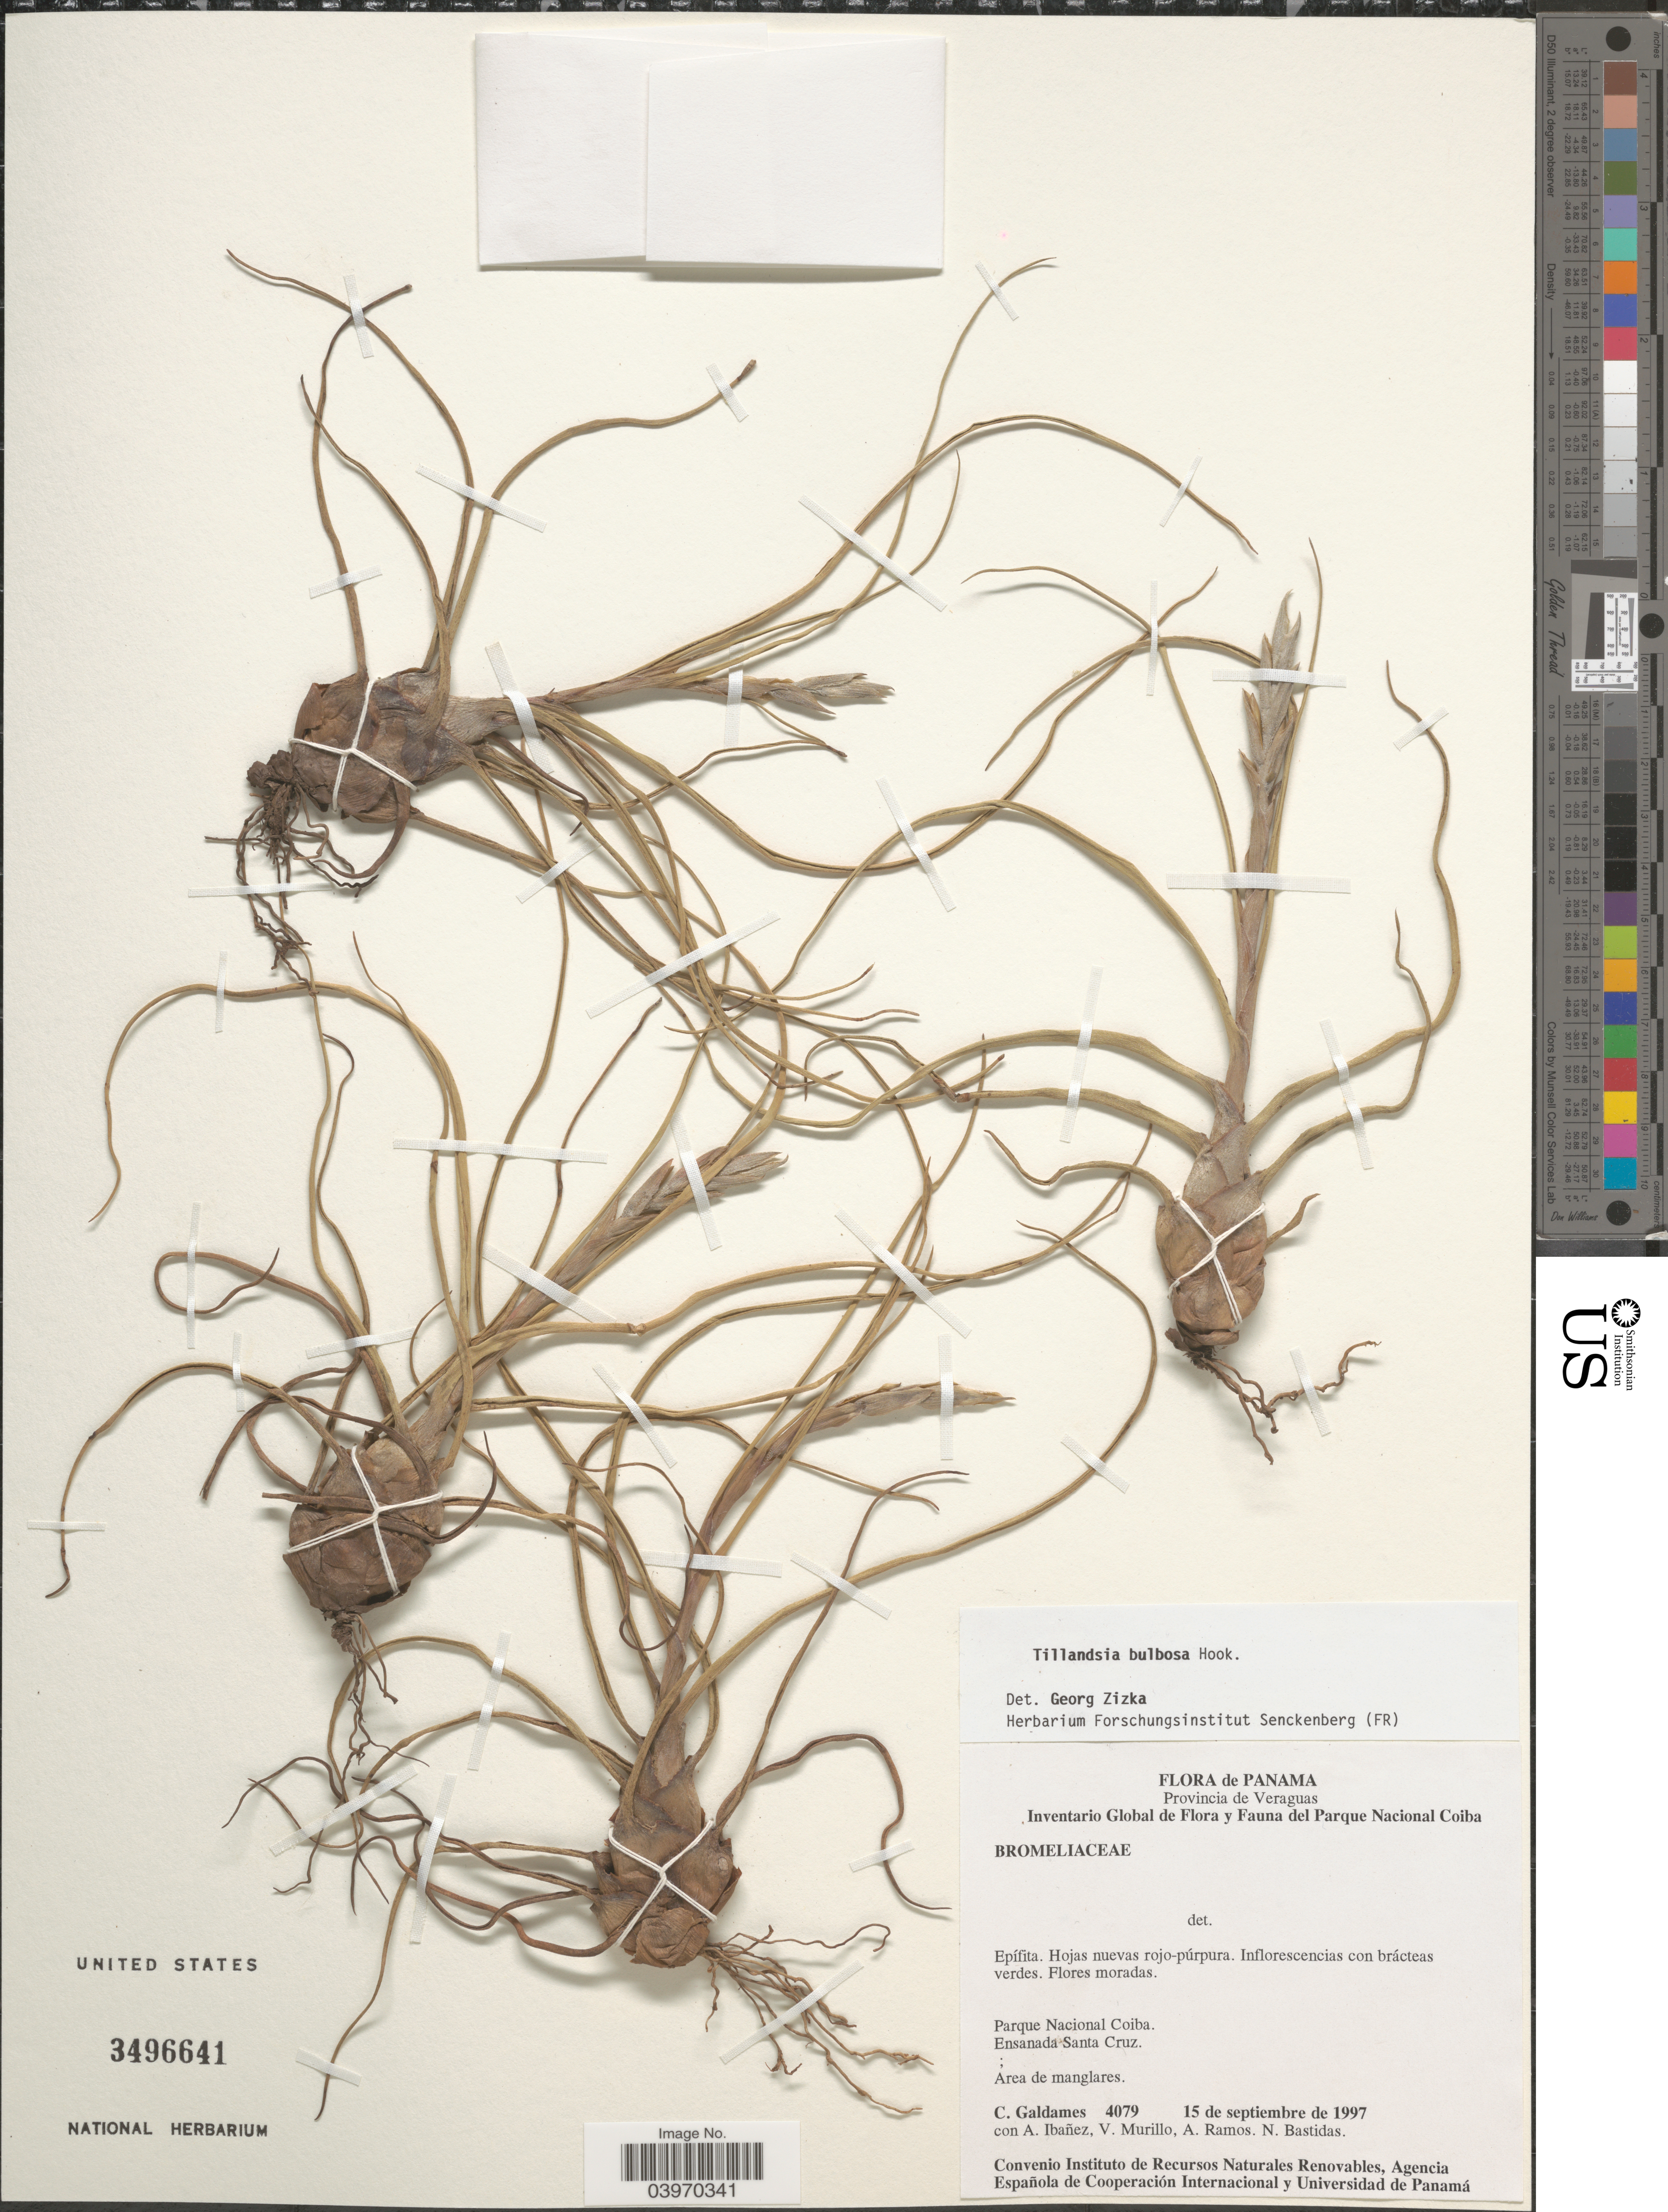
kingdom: Plantae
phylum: Tracheophyta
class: Liliopsida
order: Poales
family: Bromeliaceae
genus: Tillandsia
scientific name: Tillandsia bulbosa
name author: Hook.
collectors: C. Galdames, A. Ibáñez, V. Murillo, A. Ramos & N. Bastidas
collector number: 4079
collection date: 1997-09-15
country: Panama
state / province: Veraguas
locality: Parque Nacional Coiba. Ensanada Santa Cruz. Area de manglares.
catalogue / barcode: US 3496641